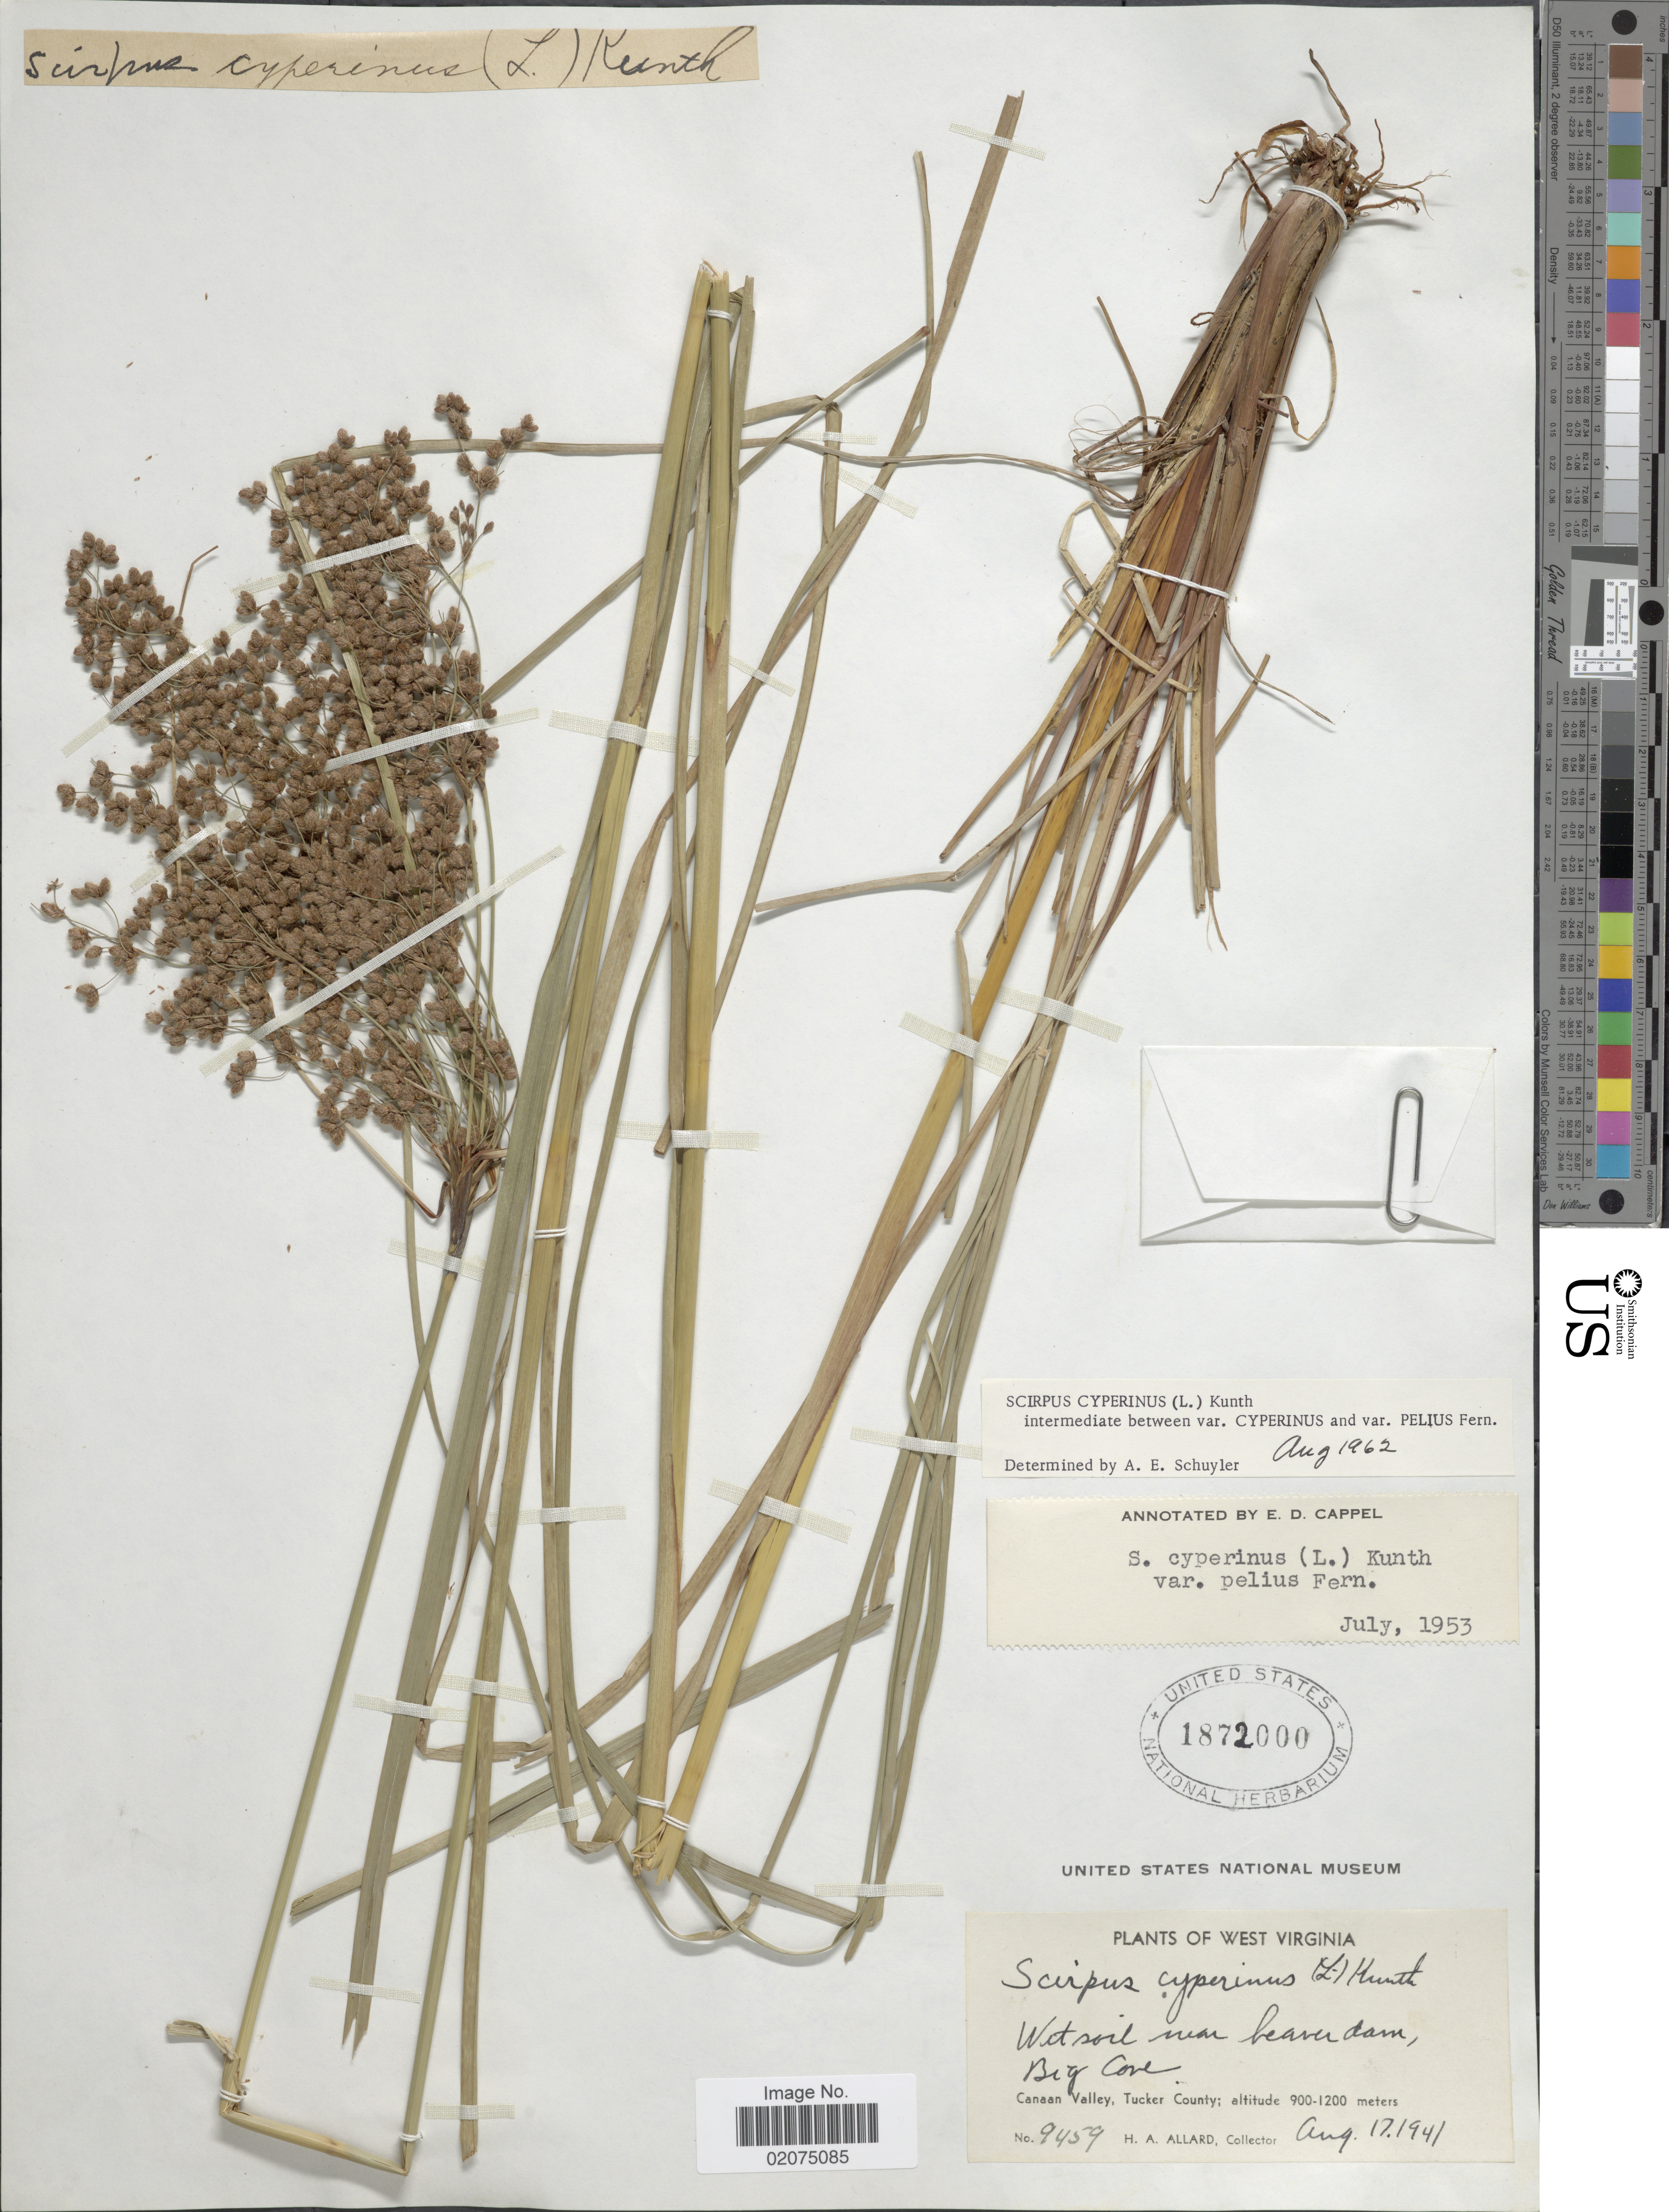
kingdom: Plantae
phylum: Tracheophyta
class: Liliopsida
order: Poales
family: Cyperaceae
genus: Scirpus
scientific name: Scirpus cyperinus (L.) Kunth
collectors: H. A. Allard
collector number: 9459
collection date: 1941-08-17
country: United States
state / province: West Virginia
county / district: Tucker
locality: Near beaver dam, Big Cove, Canaan Valley, Tucker County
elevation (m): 900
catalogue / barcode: US 1872000